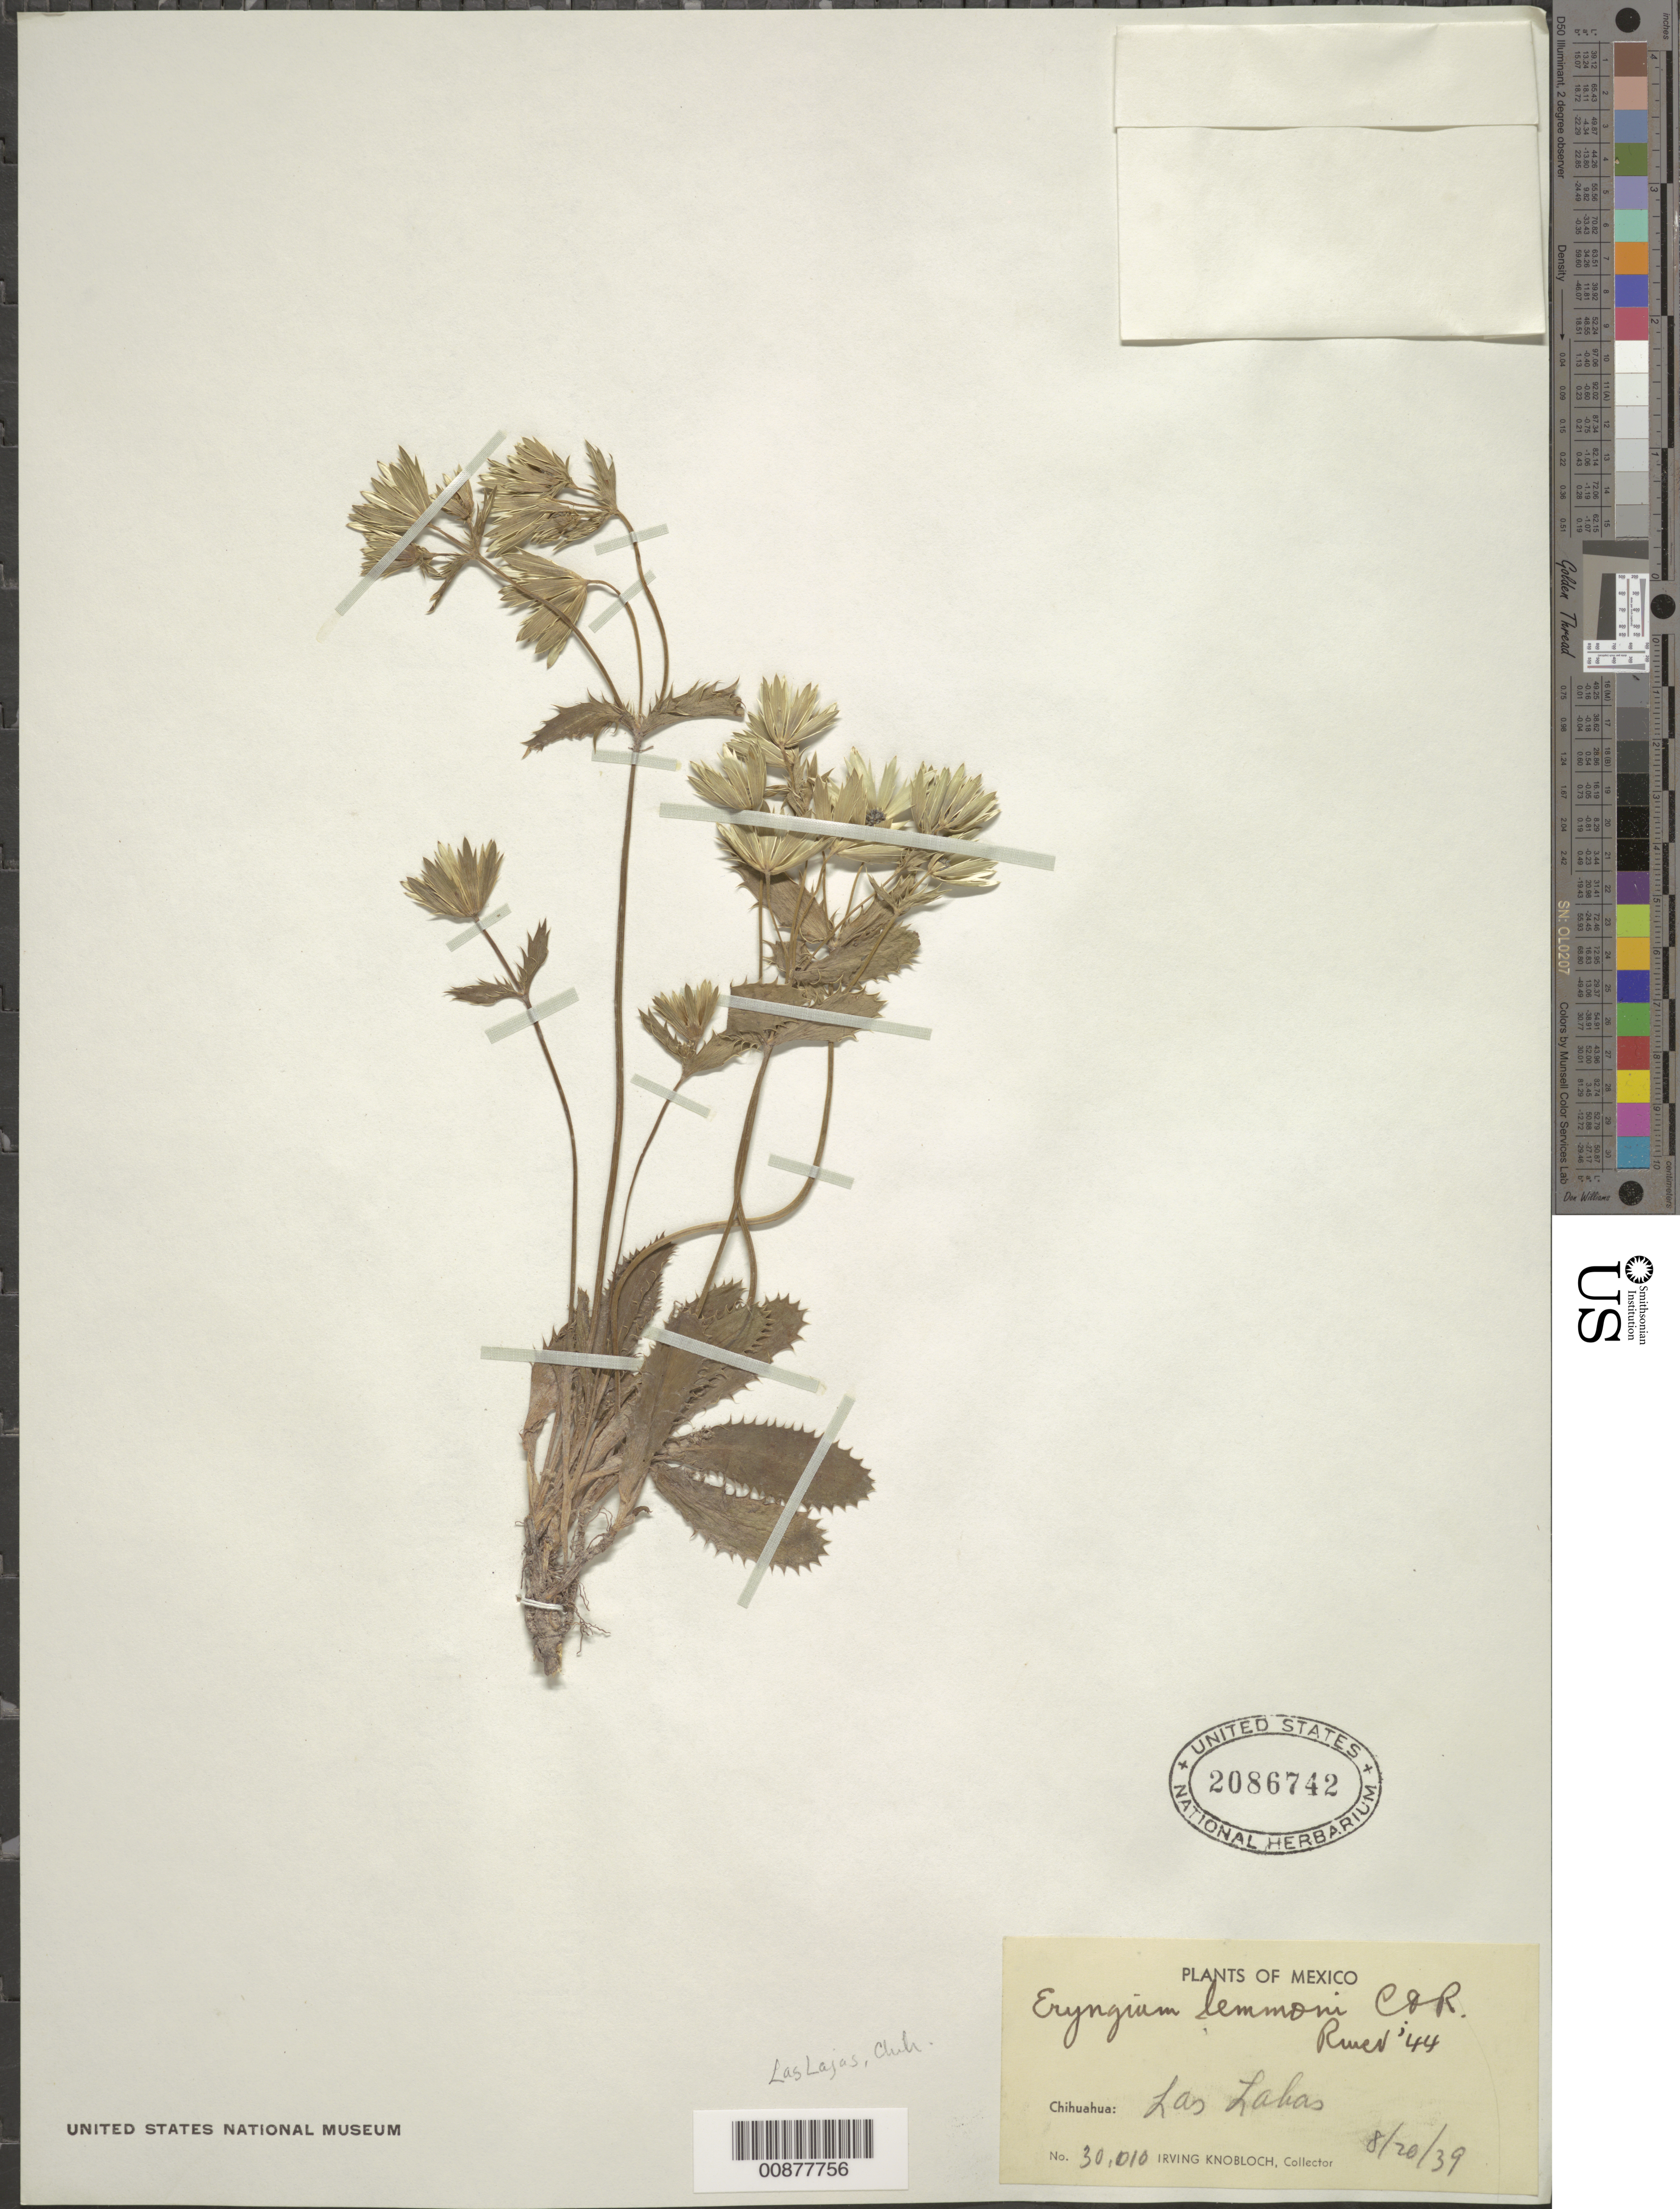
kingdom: Plantae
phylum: Tracheophyta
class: Magnoliopsida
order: Apiales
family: Apiaceae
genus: Eryngium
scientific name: Eryngium lemmonii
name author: J.M. Coult. & Rose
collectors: I. W. Knobloch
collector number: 30,010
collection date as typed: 20 Aug 1939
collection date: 1939-08-20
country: Mexico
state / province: Chihuahua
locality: Las Lajas, Chihuahua.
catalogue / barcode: US 2086742